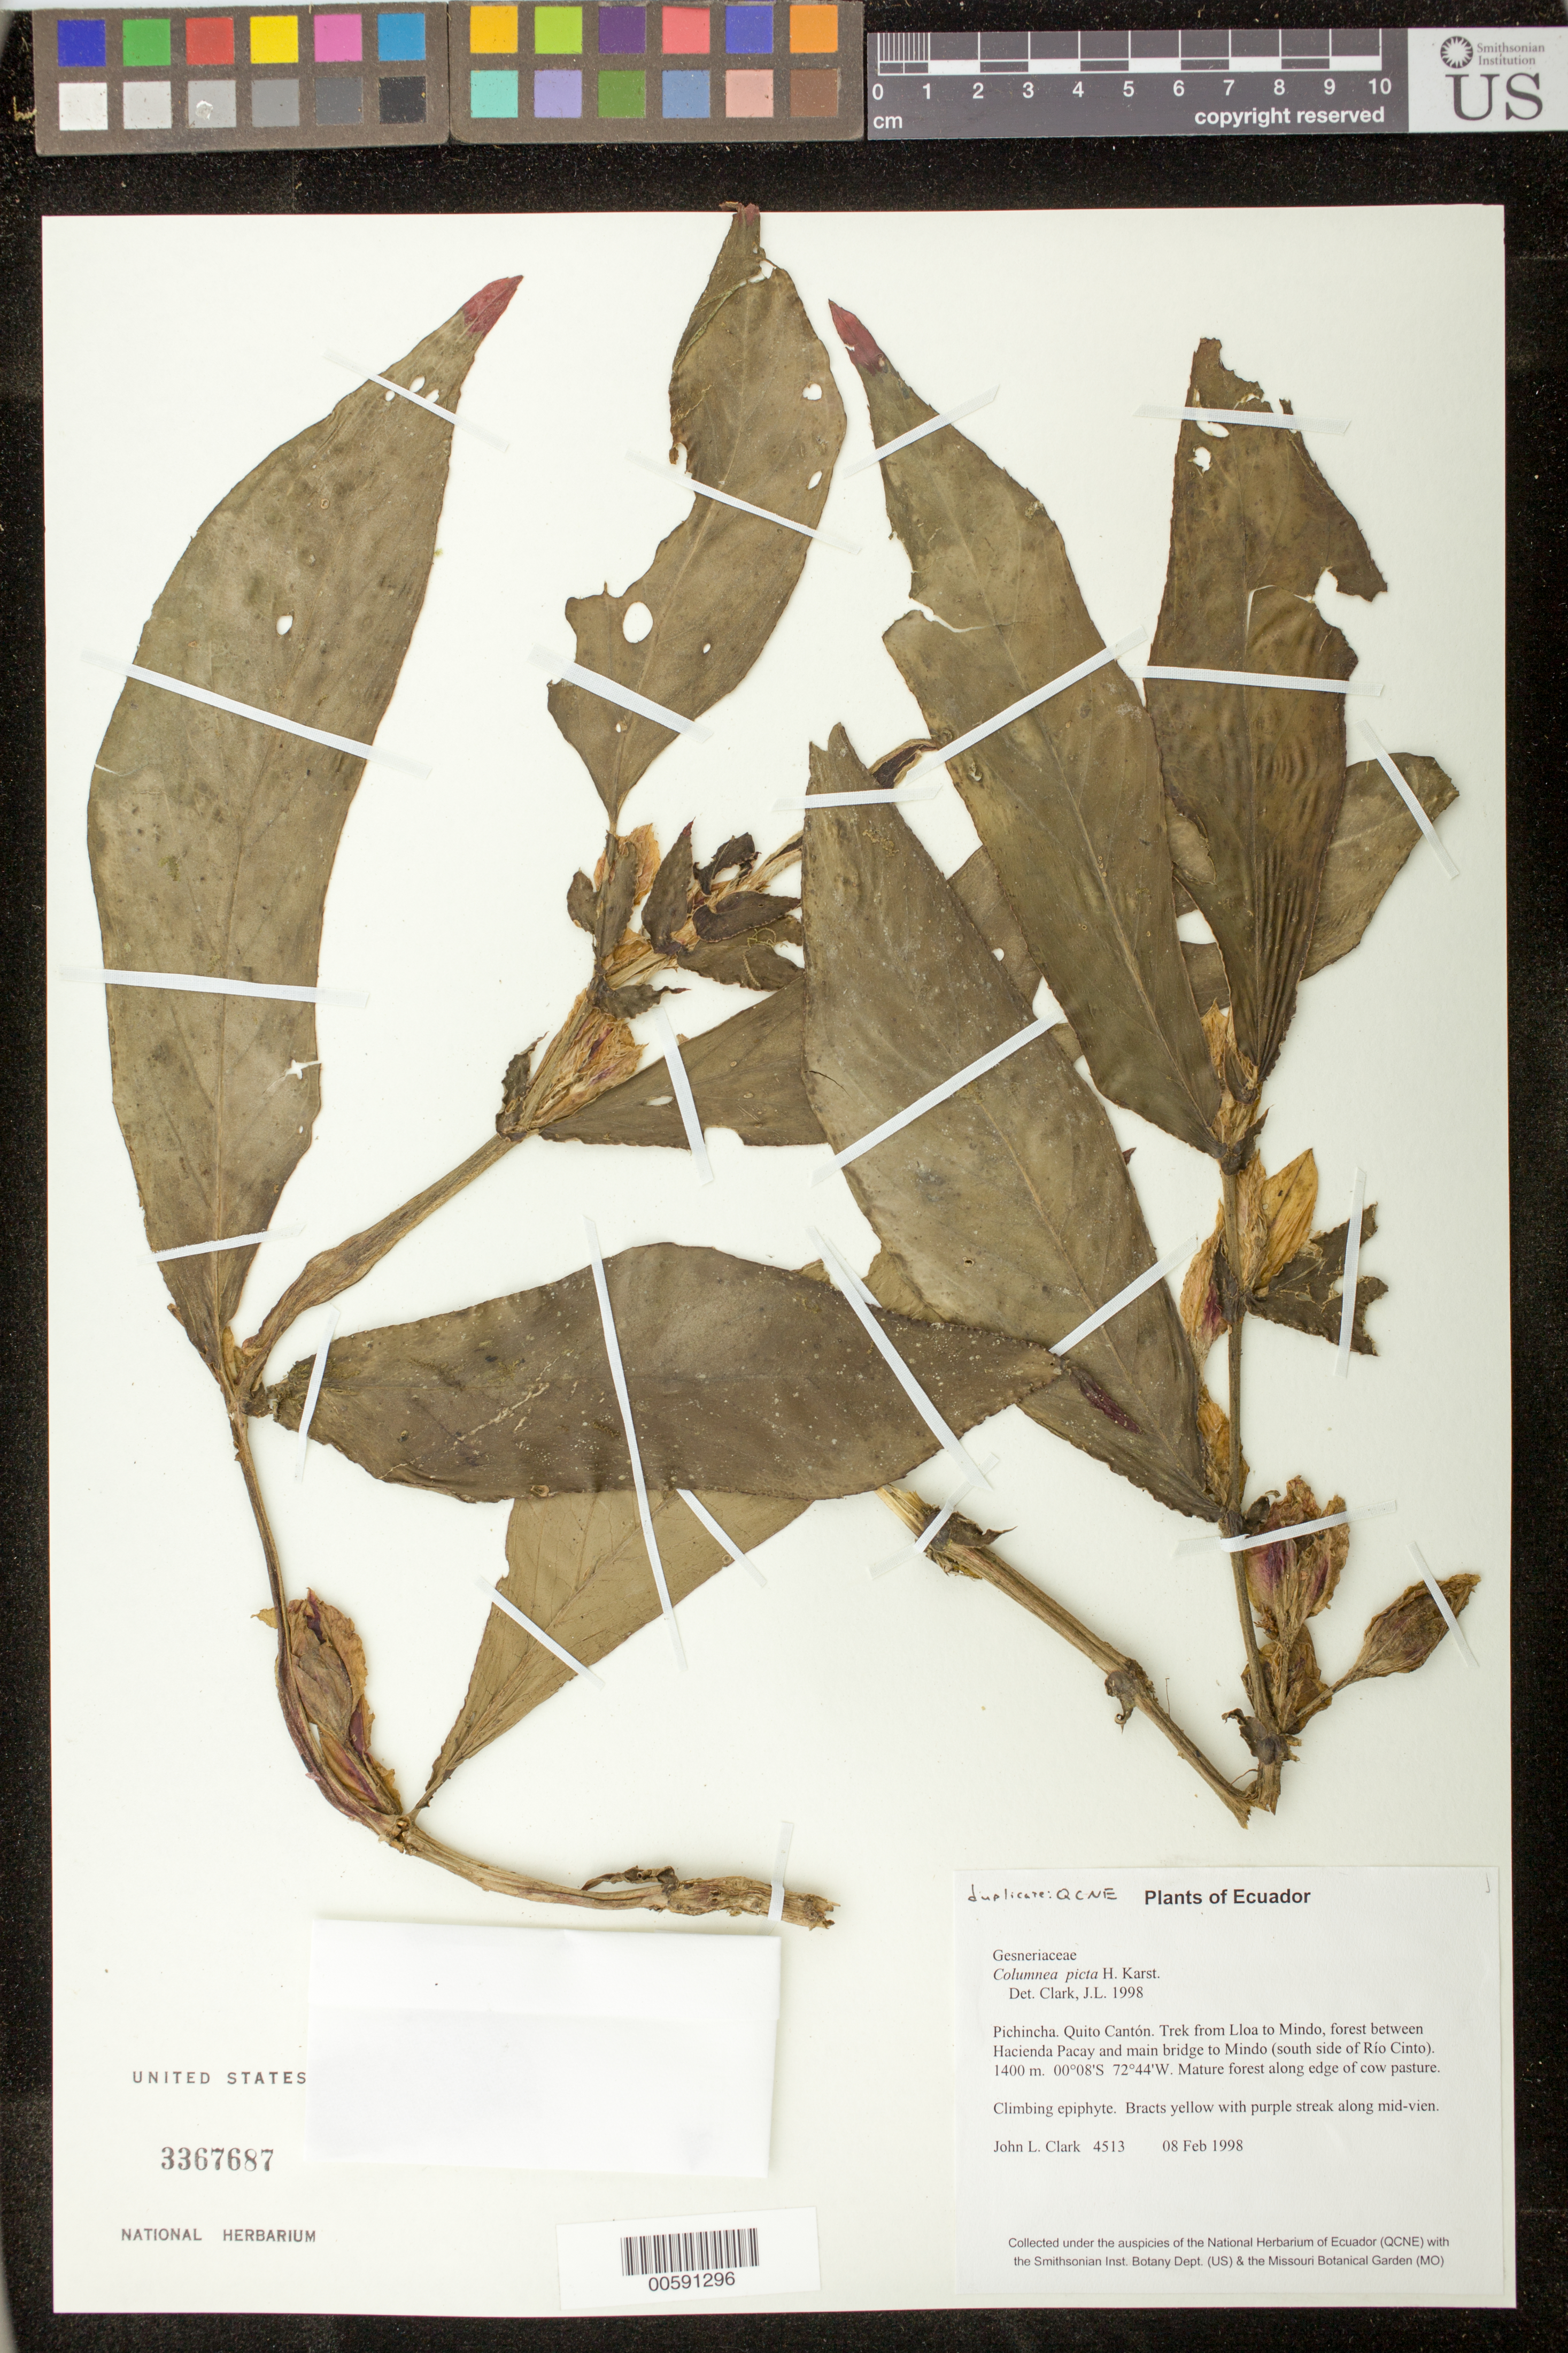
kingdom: Plantae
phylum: Tracheophyta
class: Magnoliopsida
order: Lamiales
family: Gesneriaceae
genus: Columnea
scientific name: Columnea karsteniana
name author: Singh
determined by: Skog, Laurence E.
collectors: J. L. Clark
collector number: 4513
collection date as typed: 08 Feb 1998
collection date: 1998-02-08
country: Ecuador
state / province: Pichincha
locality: Quito Cantón. Trek from Lloa to Mindo, forest between Hacienda Pacay and main bridge to Mindo (south side of Río Cinto).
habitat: Mature forest along edge of cow pasture.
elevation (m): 1400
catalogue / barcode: US 3367687